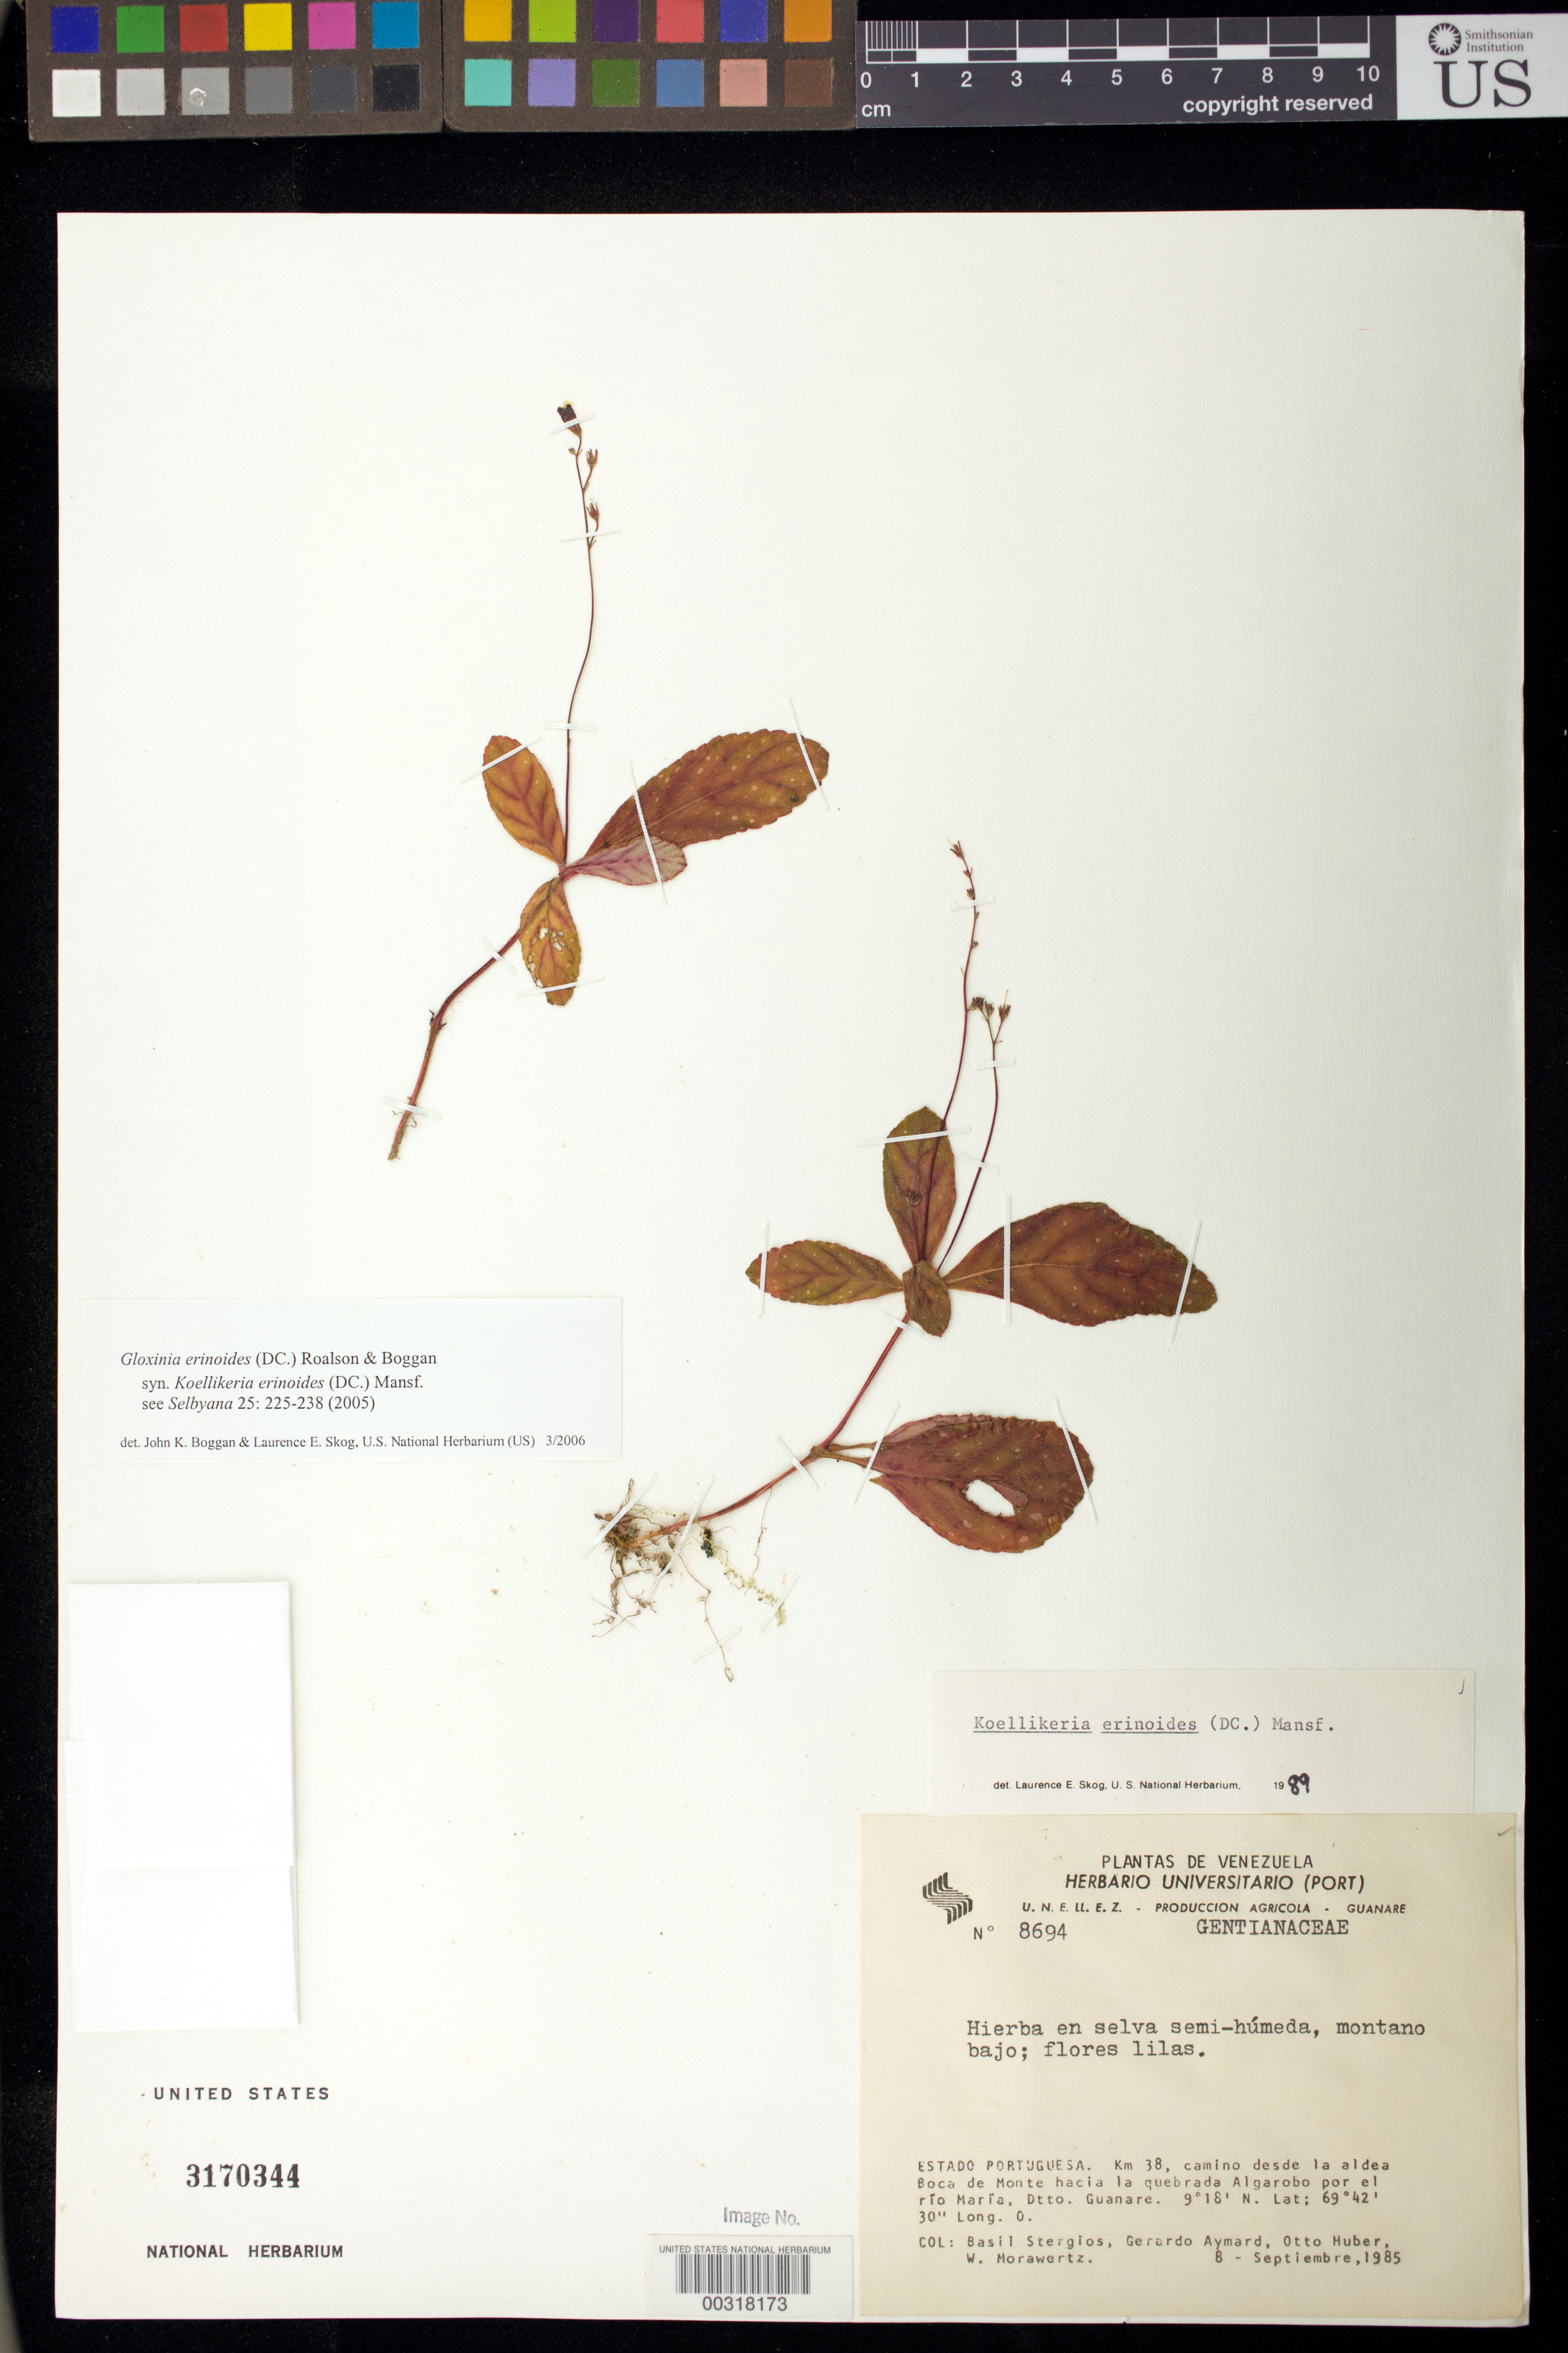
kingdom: Plantae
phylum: Tracheophyta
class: Magnoliopsida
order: Lamiales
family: Gesneriaceae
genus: Gloxinia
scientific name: Gloxinia erinoides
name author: (DC.) Roalson & Boggan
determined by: Boggan, J. K.; Skog, L. E.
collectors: B. G. Stergios, G. A. Aymard, O. Huber & W. Morawetz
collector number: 8694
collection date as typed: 08 Sep 1985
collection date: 1985-09-08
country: Venezuela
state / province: Portuguesa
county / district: Guanare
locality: Km 38, camino desde la aldea Boca de Monte hacia la quebrada Algarobo por el río María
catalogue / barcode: US 3170344